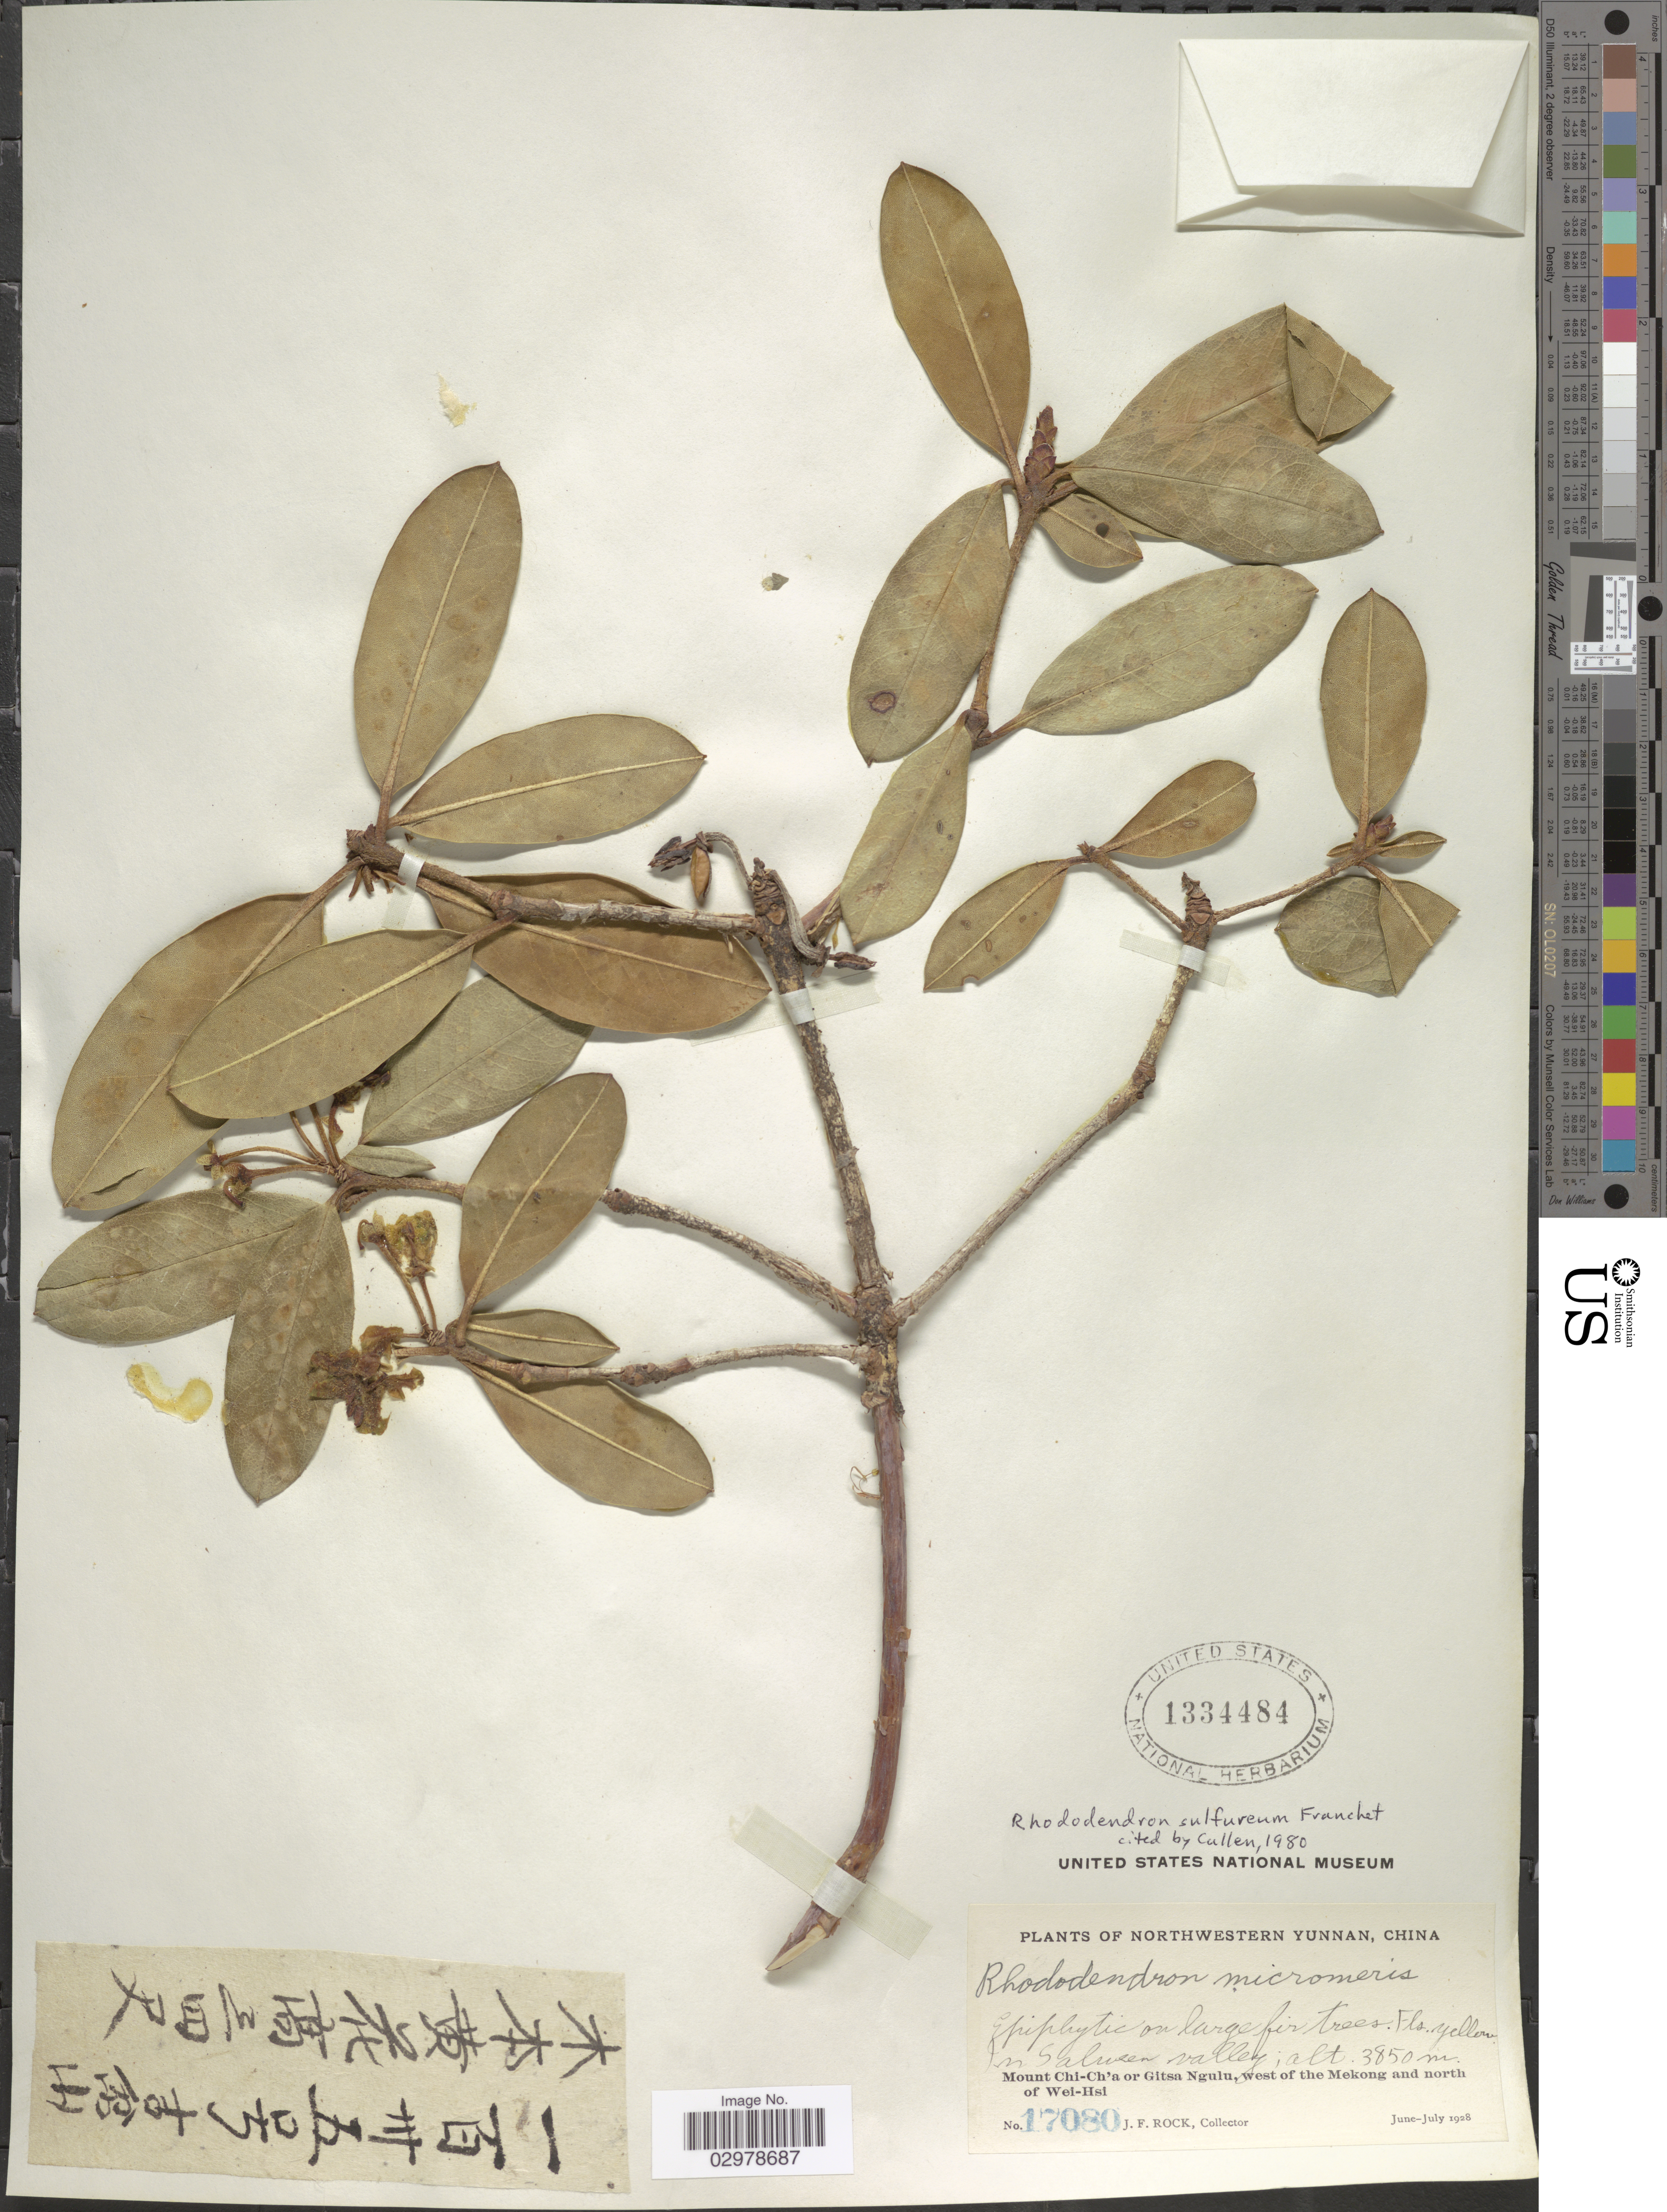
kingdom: Plantae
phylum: Tracheophyta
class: Magnoliopsida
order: Ericales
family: Ericaceae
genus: Rhododendron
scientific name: Rhododendron sulfureum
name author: Franch.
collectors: J. Rock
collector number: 17080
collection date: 1928-06/1928-07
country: China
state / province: Yunnan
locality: Northwestern Yunnan. Mount Chi-Ch'a or Gitsa Ngulu, west of the Mekong and north of Wei-Hsi.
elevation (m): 3850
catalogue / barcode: US 1334484